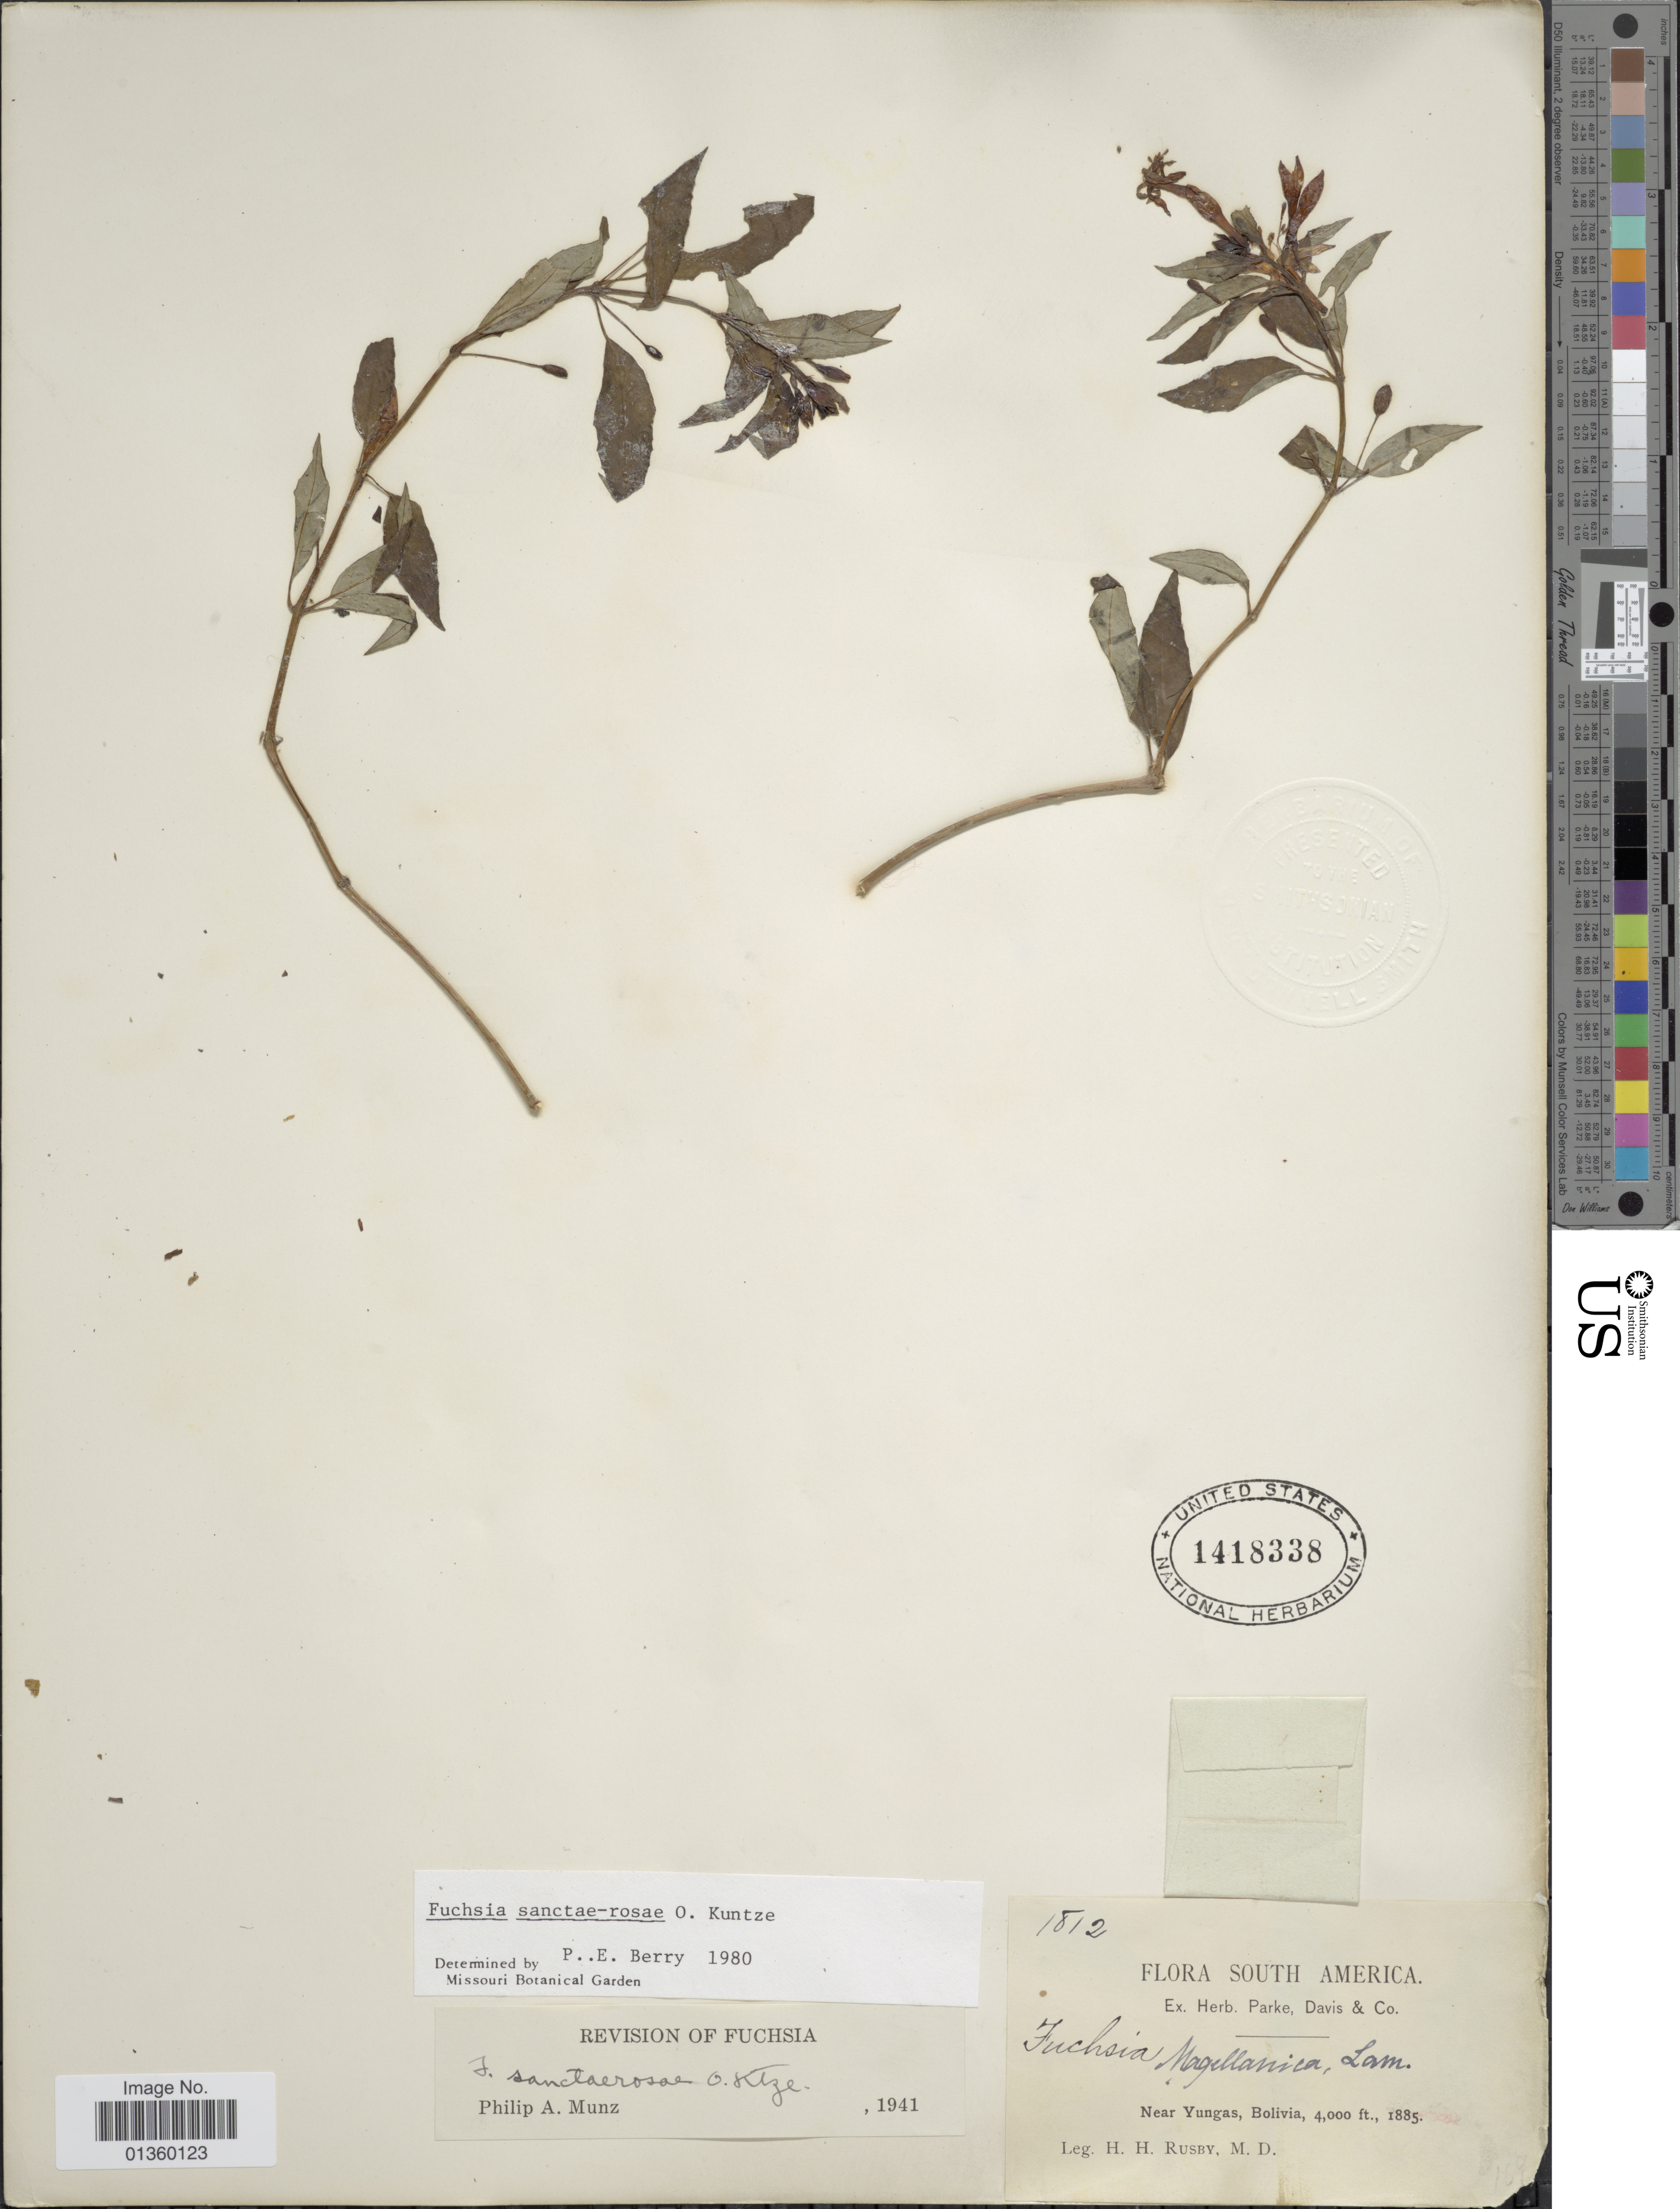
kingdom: Plantae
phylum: Tracheophyta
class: Magnoliopsida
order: Myrtales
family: Onagraceae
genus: Fuchsia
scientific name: Fuchsia sanctae-rosae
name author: Kuntze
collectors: H. H. Rusby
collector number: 1812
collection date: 1885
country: Bolivia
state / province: La Paz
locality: Near Yungas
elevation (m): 1219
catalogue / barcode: US 1418338